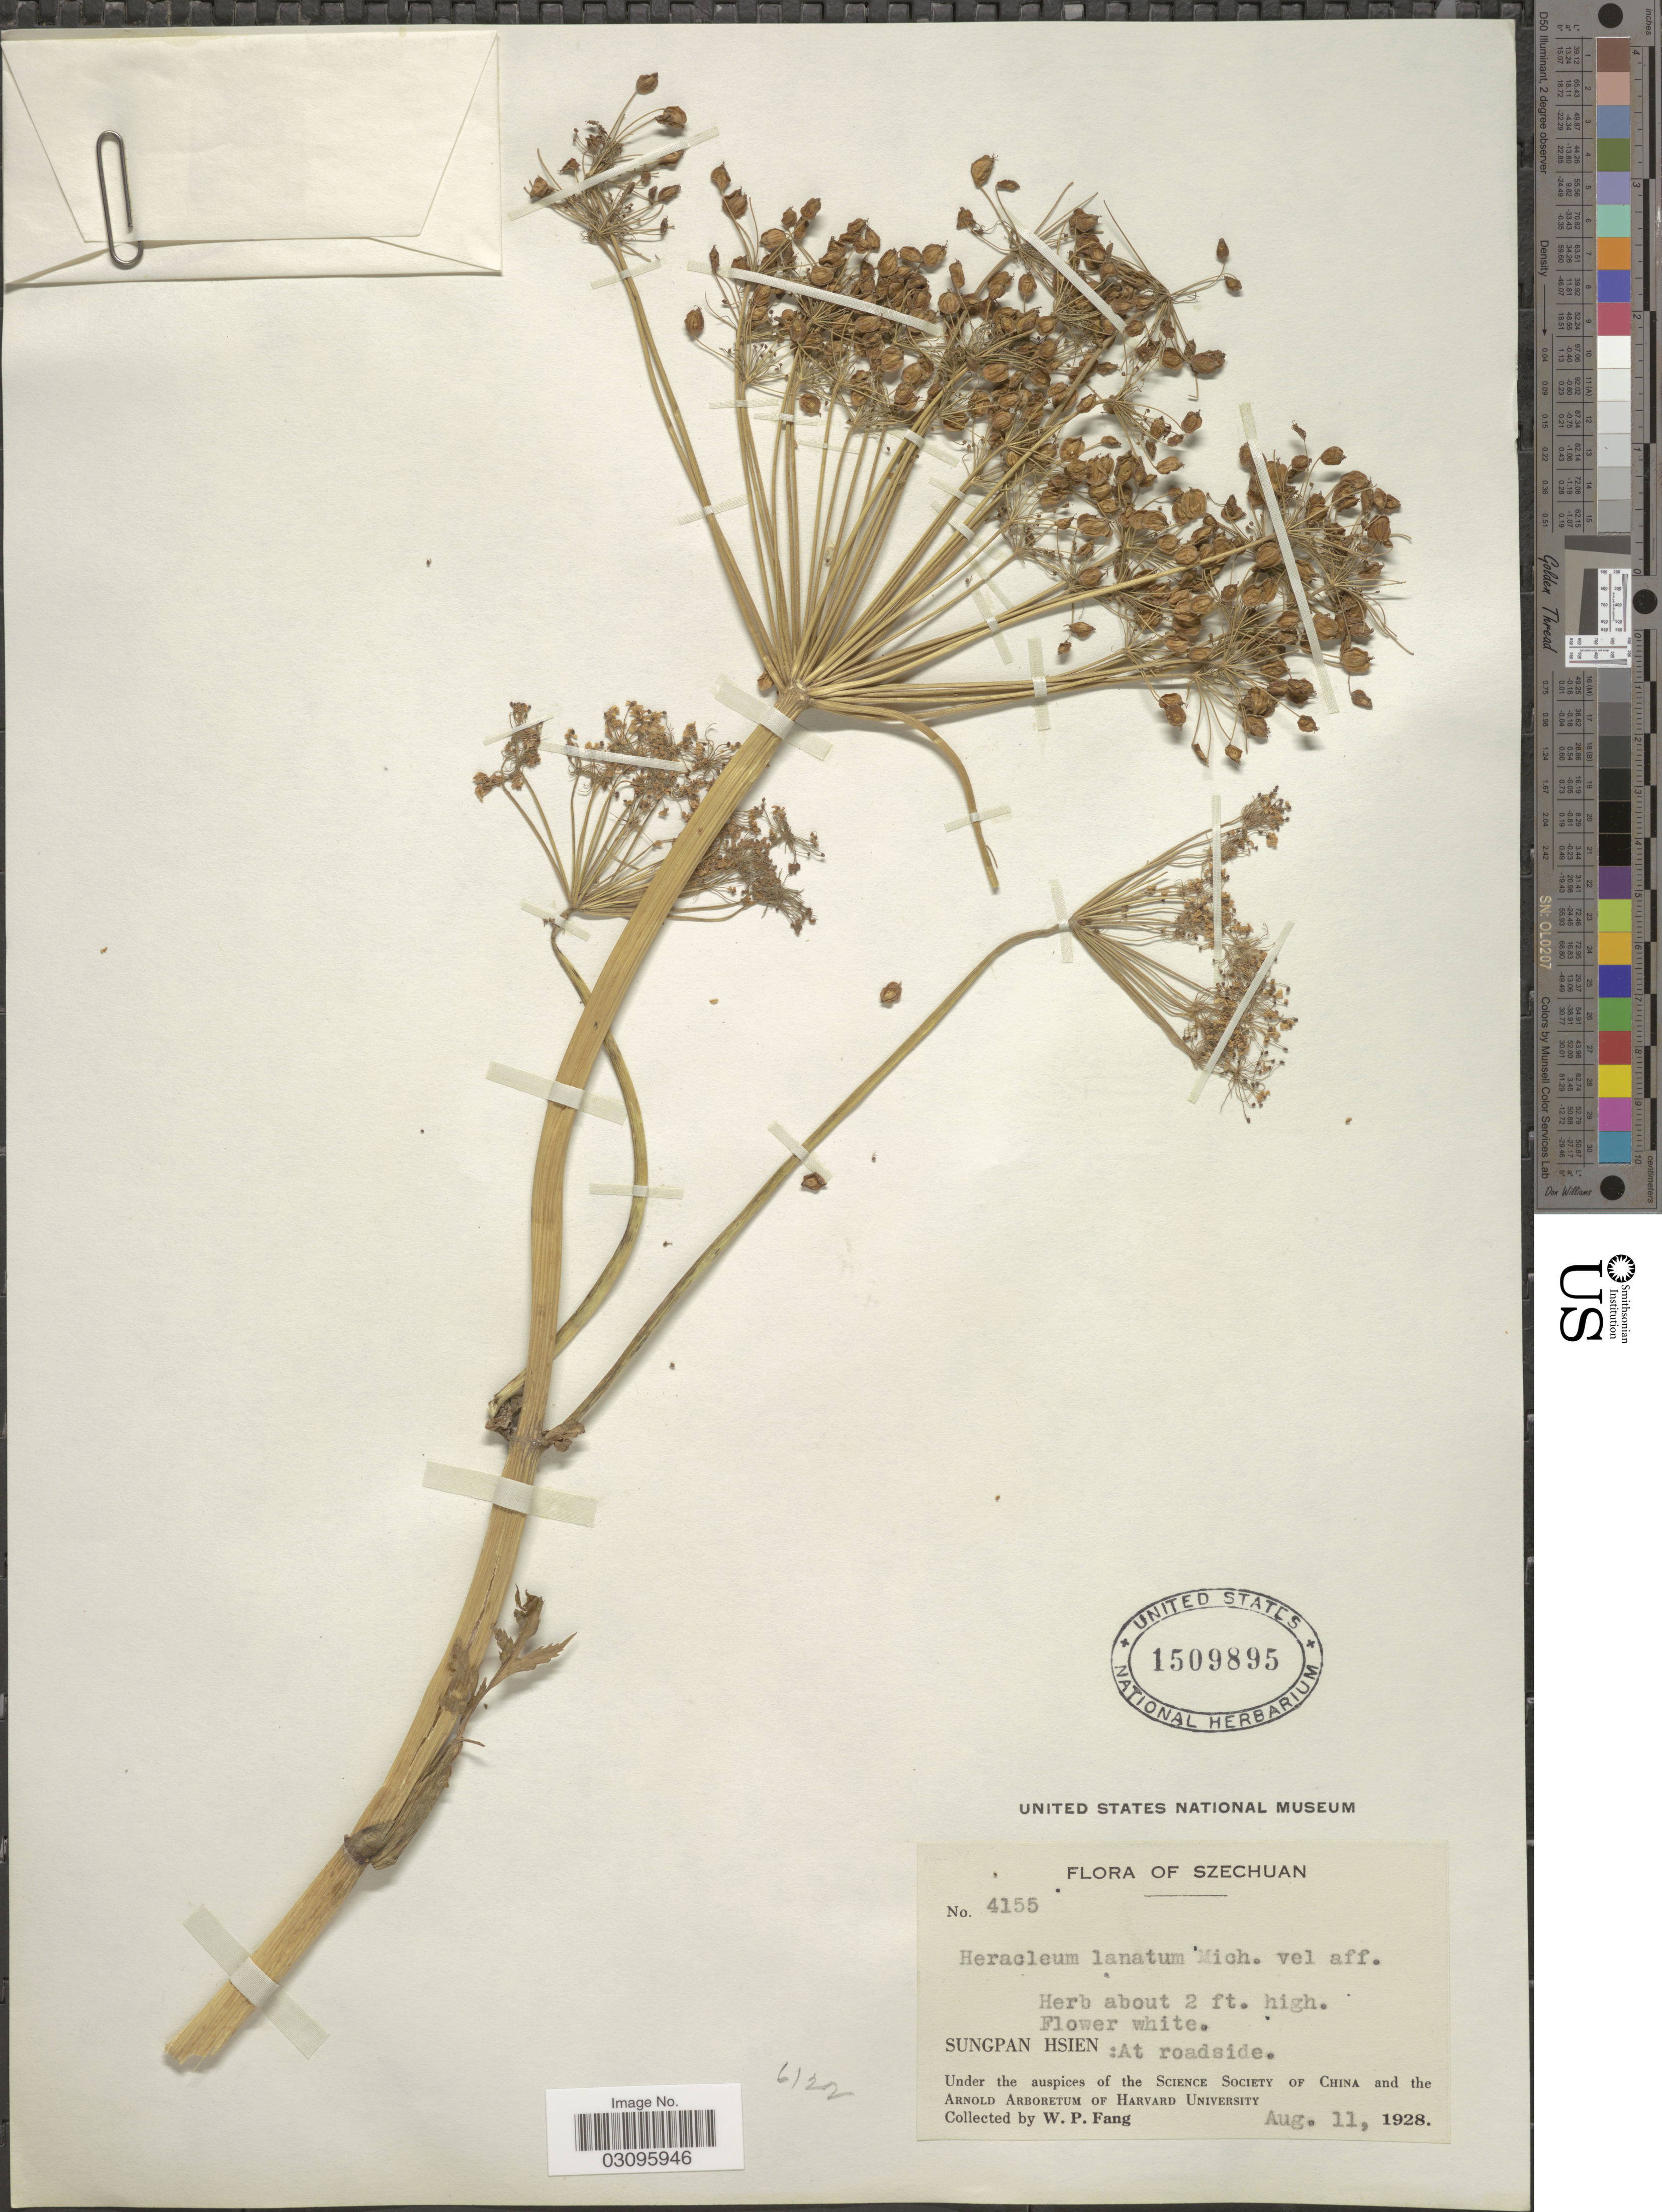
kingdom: Plantae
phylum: Tracheophyta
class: Magnoliopsida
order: Apiales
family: Apiaceae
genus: Heracleum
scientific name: Heracleum lanatum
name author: Michx.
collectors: W. P. Fang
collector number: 4155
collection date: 1928-08-11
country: China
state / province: Sichuan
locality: Szechuan. Sungpan Hsien: At roadside.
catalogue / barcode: US 1509895